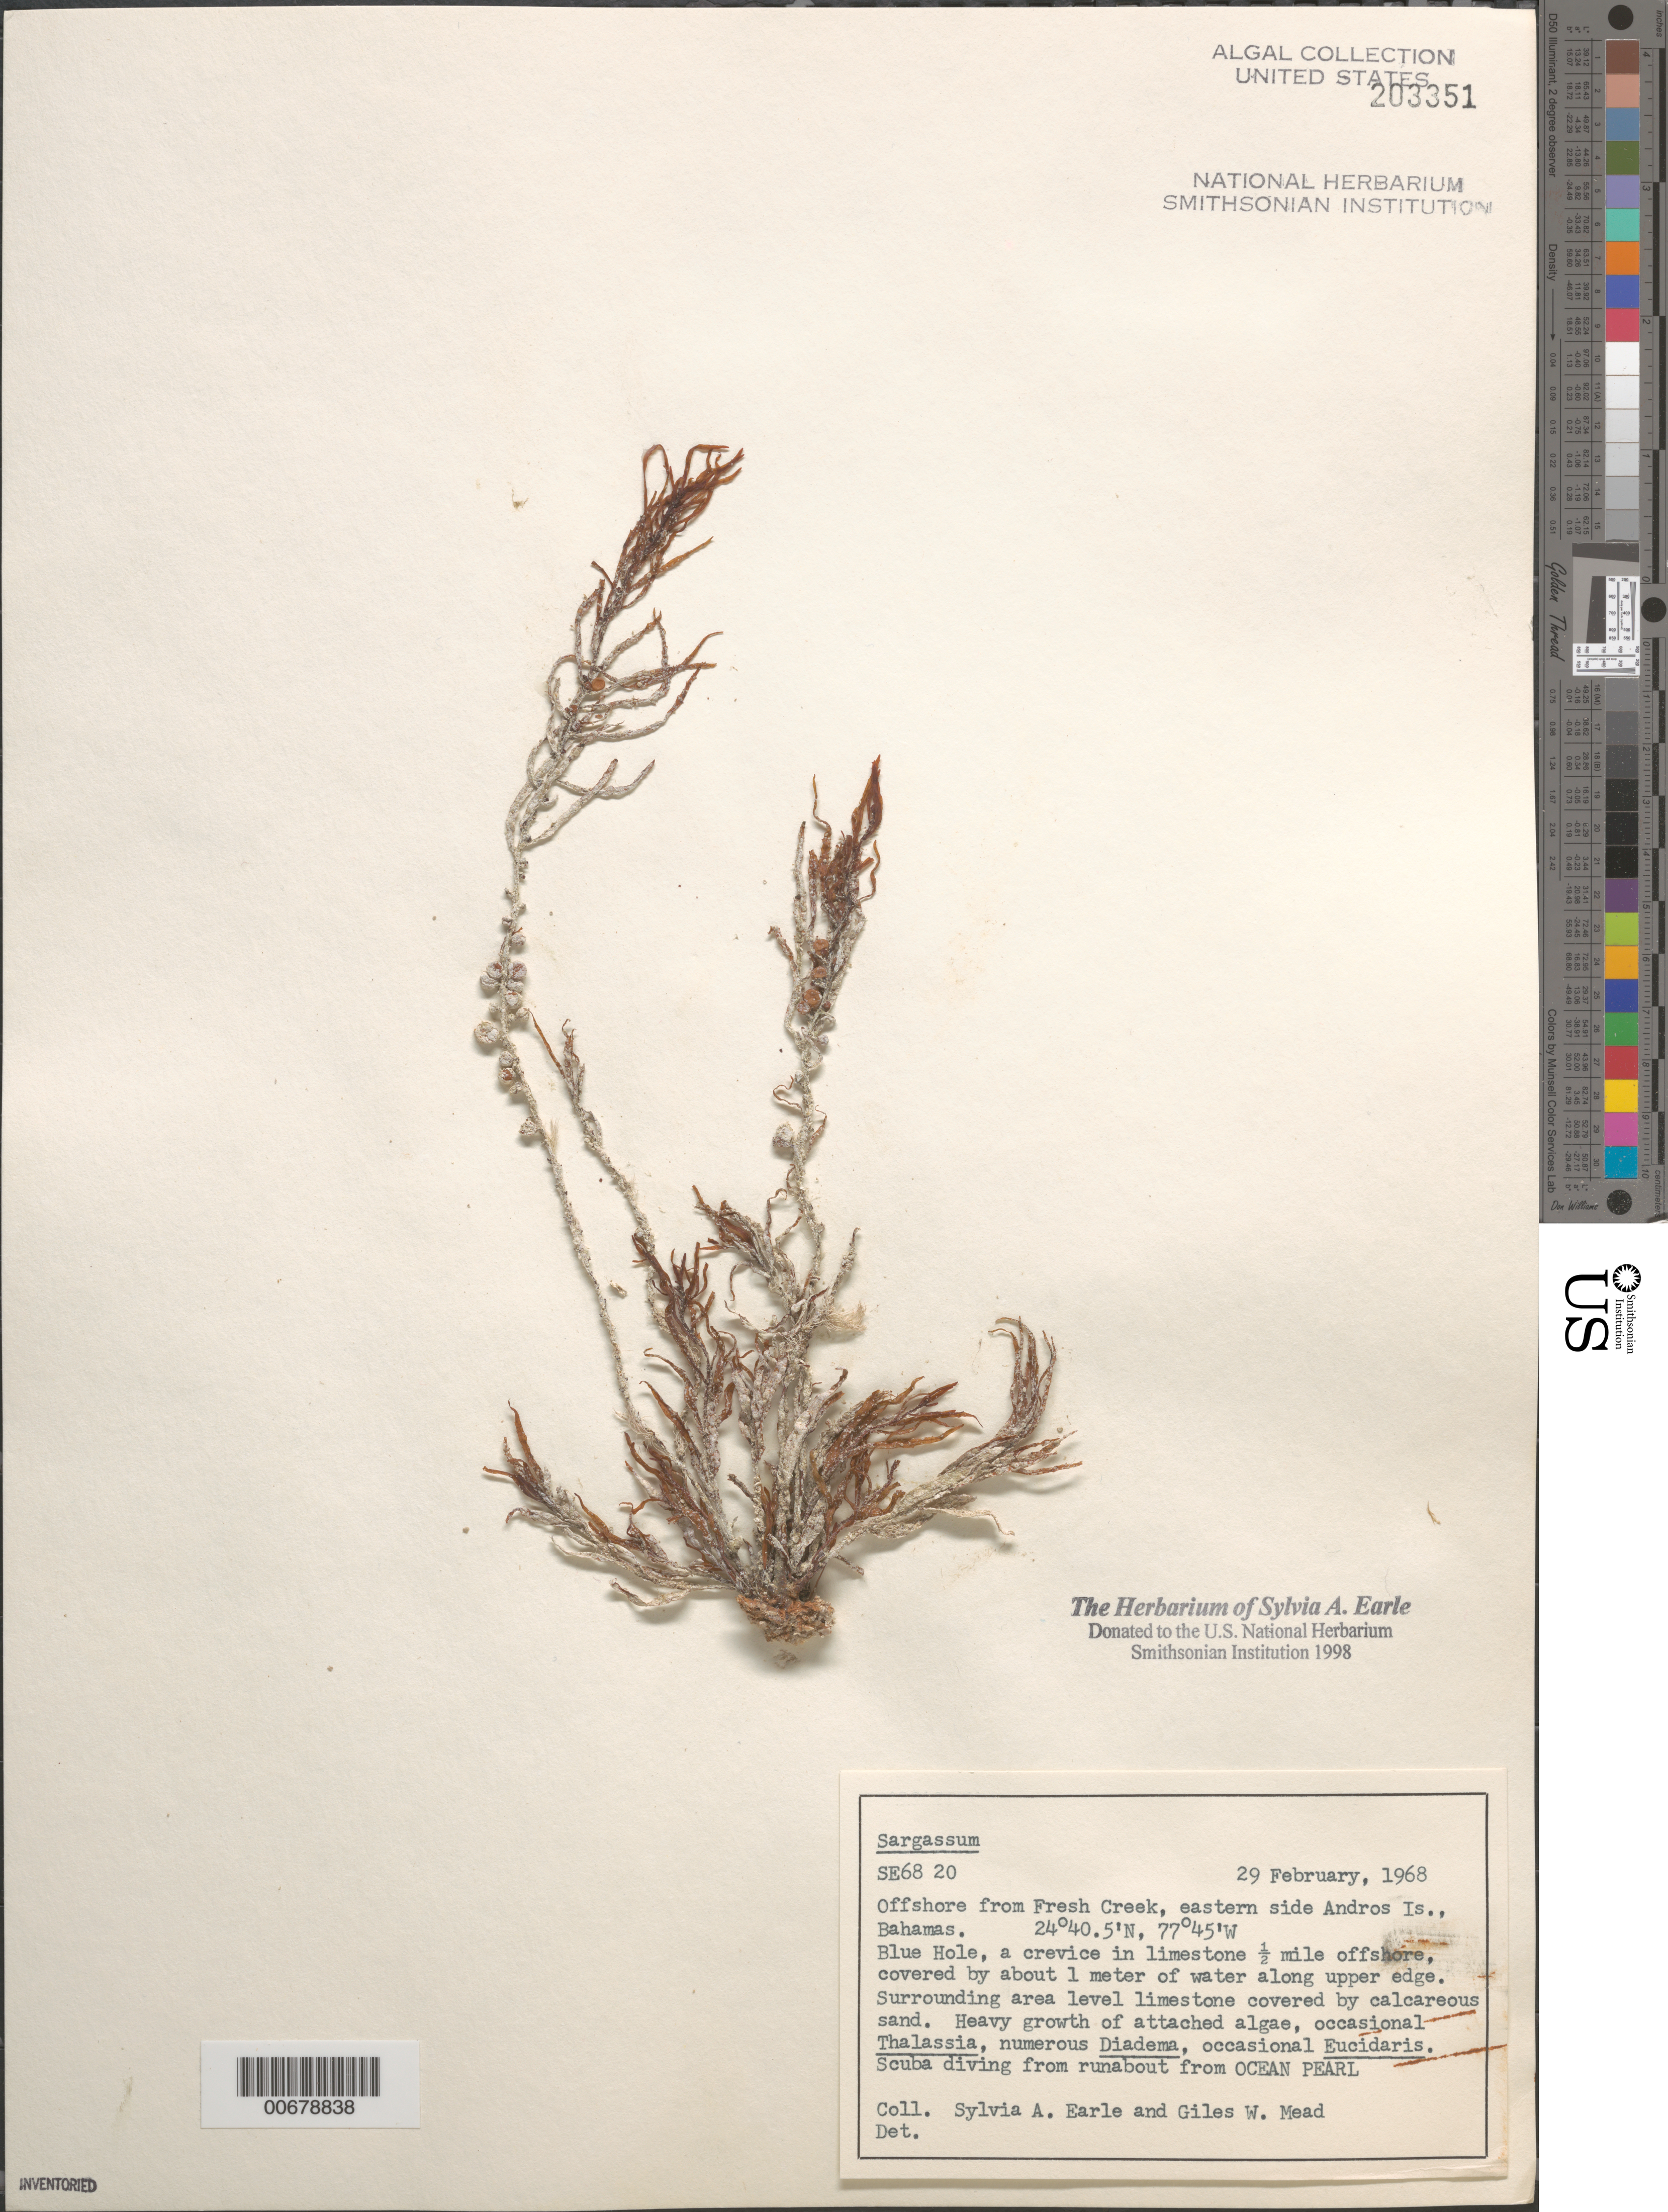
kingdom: Chromista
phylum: Ochrophyta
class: Phaeophyceae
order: Fucales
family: Sargassaceae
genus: Sargassum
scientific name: Sargassum sp.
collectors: S. A. Earle & G. W. Mead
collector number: SE 6820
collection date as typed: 29 Feb 1968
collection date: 1968-02-29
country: Bahamas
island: Andros Island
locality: Blue Hole, off Fresh Creek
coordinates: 24 40.5' N, 77 45' W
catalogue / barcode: US 203351